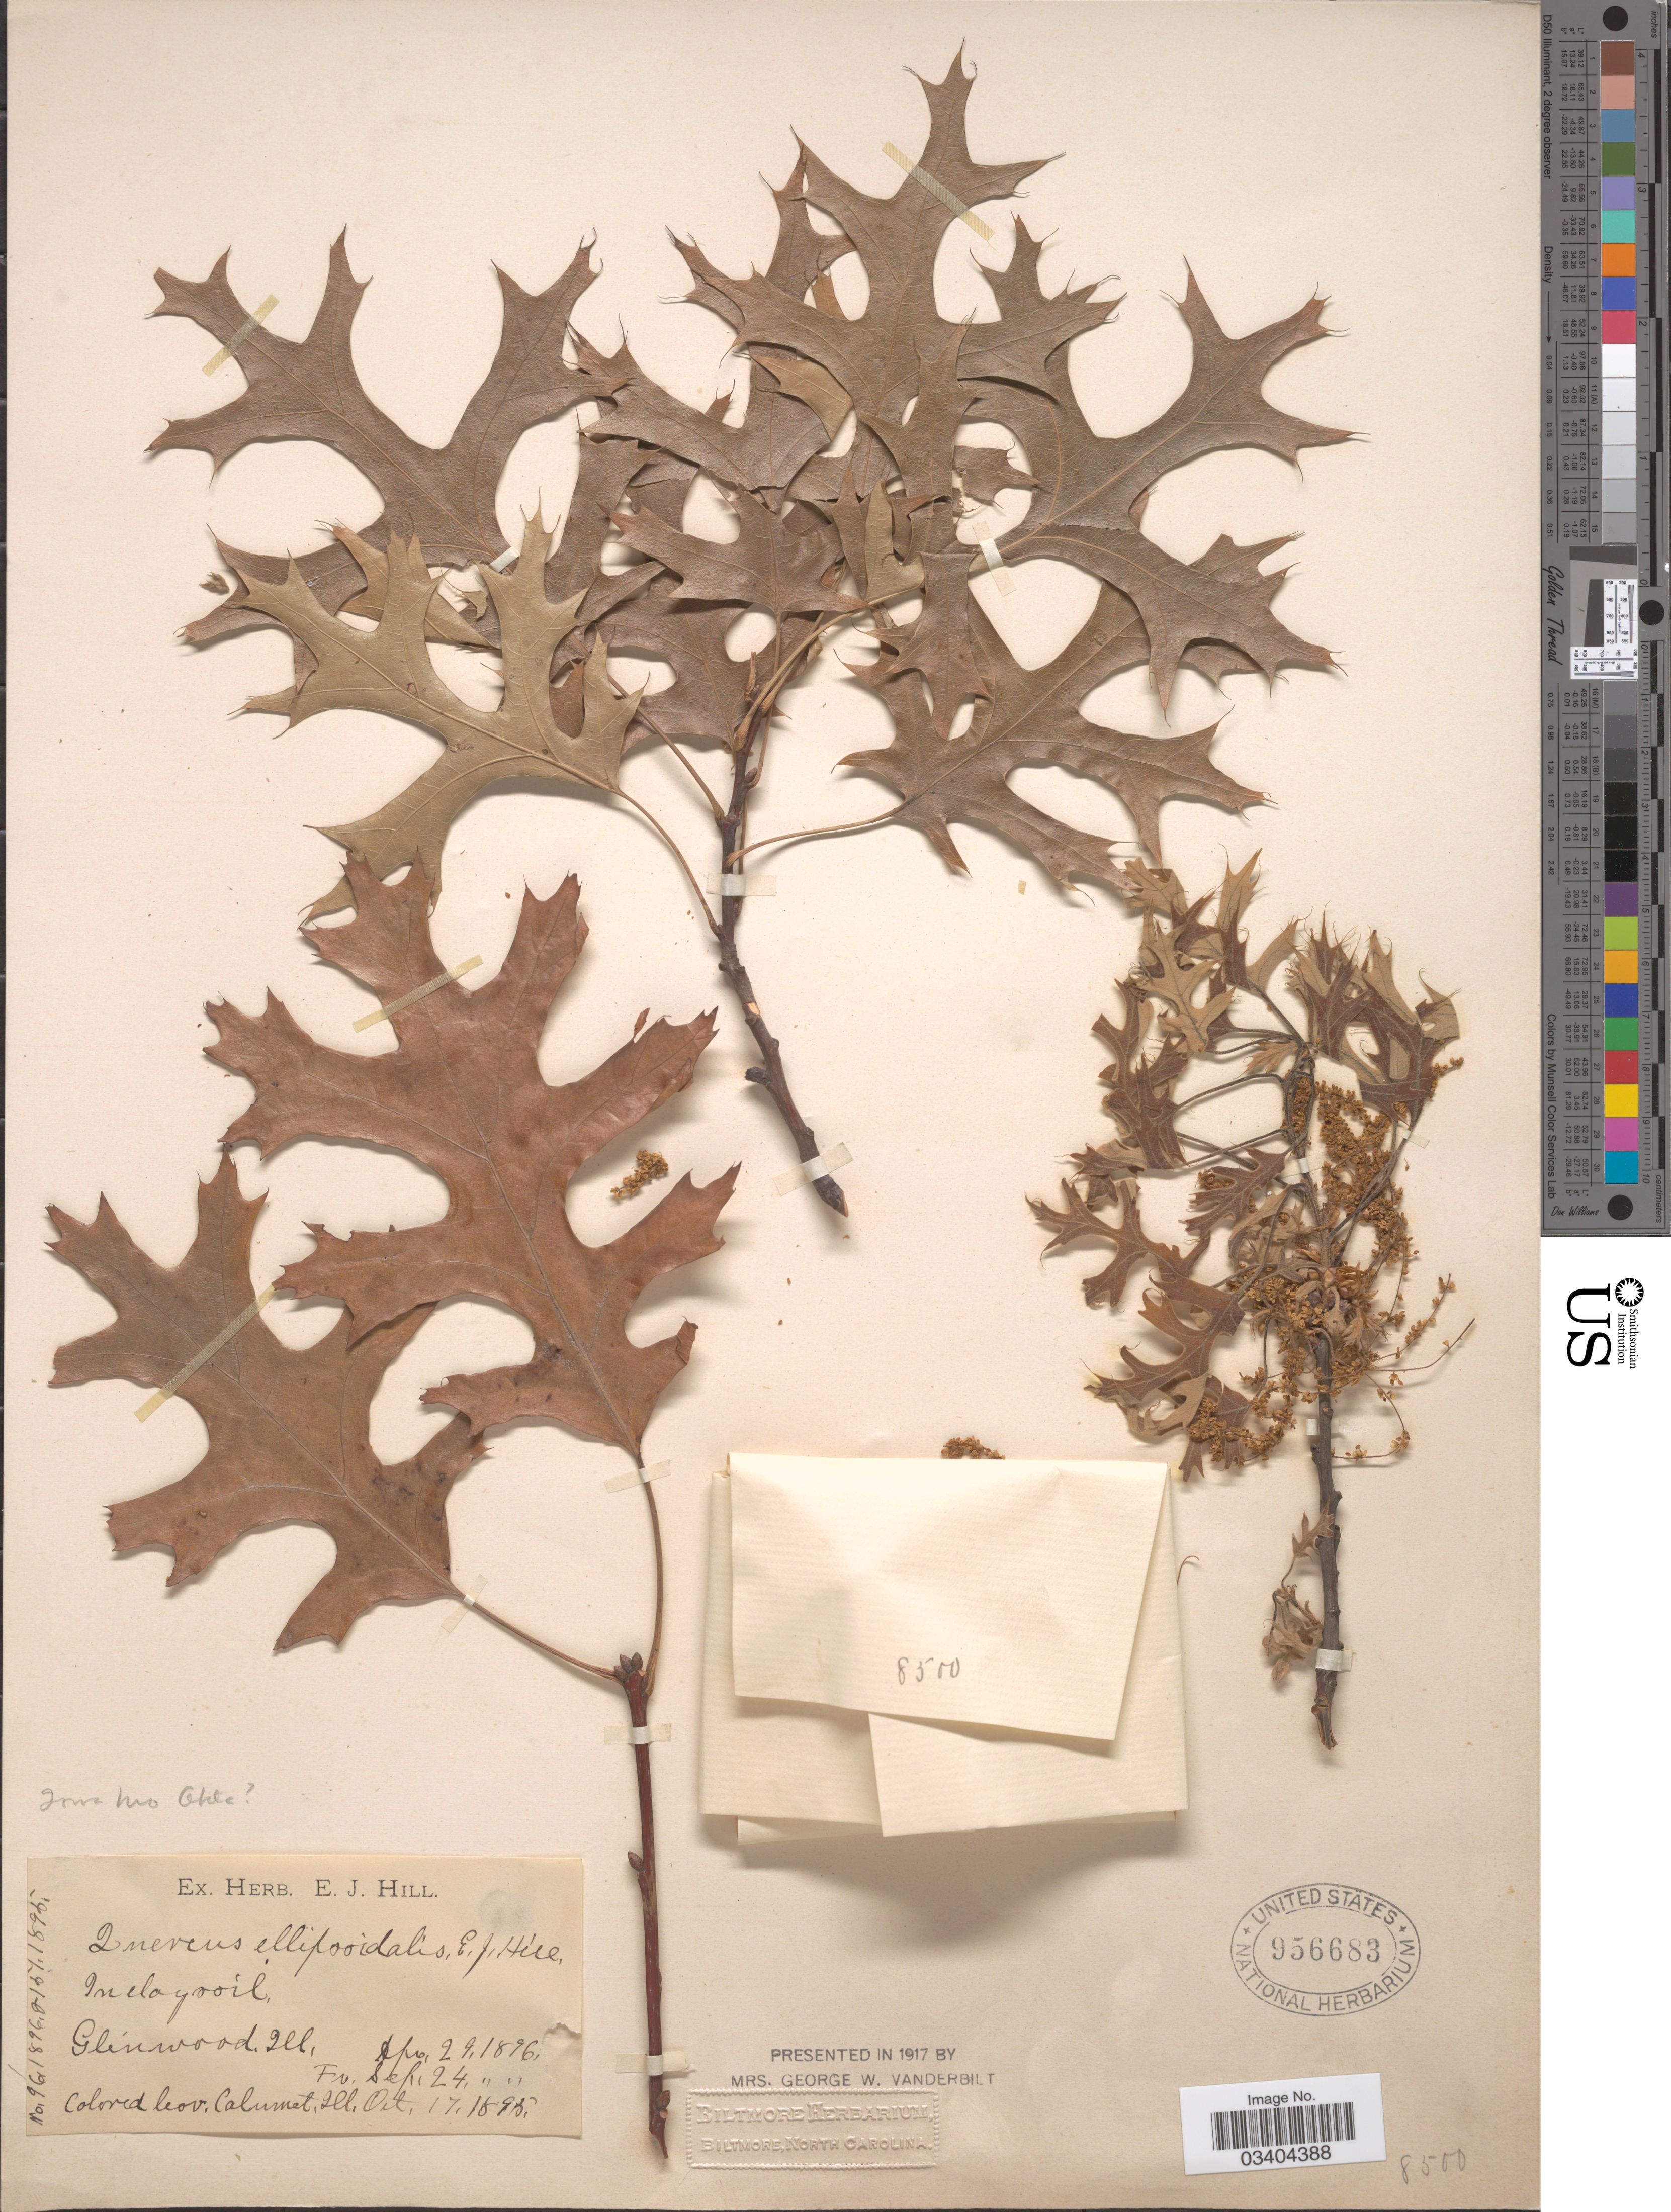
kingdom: Plantae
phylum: Tracheophyta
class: Magnoliopsida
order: Fagales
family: Fagaceae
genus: Quercus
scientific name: Quercus ellipsoidalis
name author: E.J. Hill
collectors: Ex herb. E. J. Hill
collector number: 96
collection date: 1896-04-29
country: United States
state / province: Illinois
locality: In clay soil, Glenwood.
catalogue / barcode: US 956683